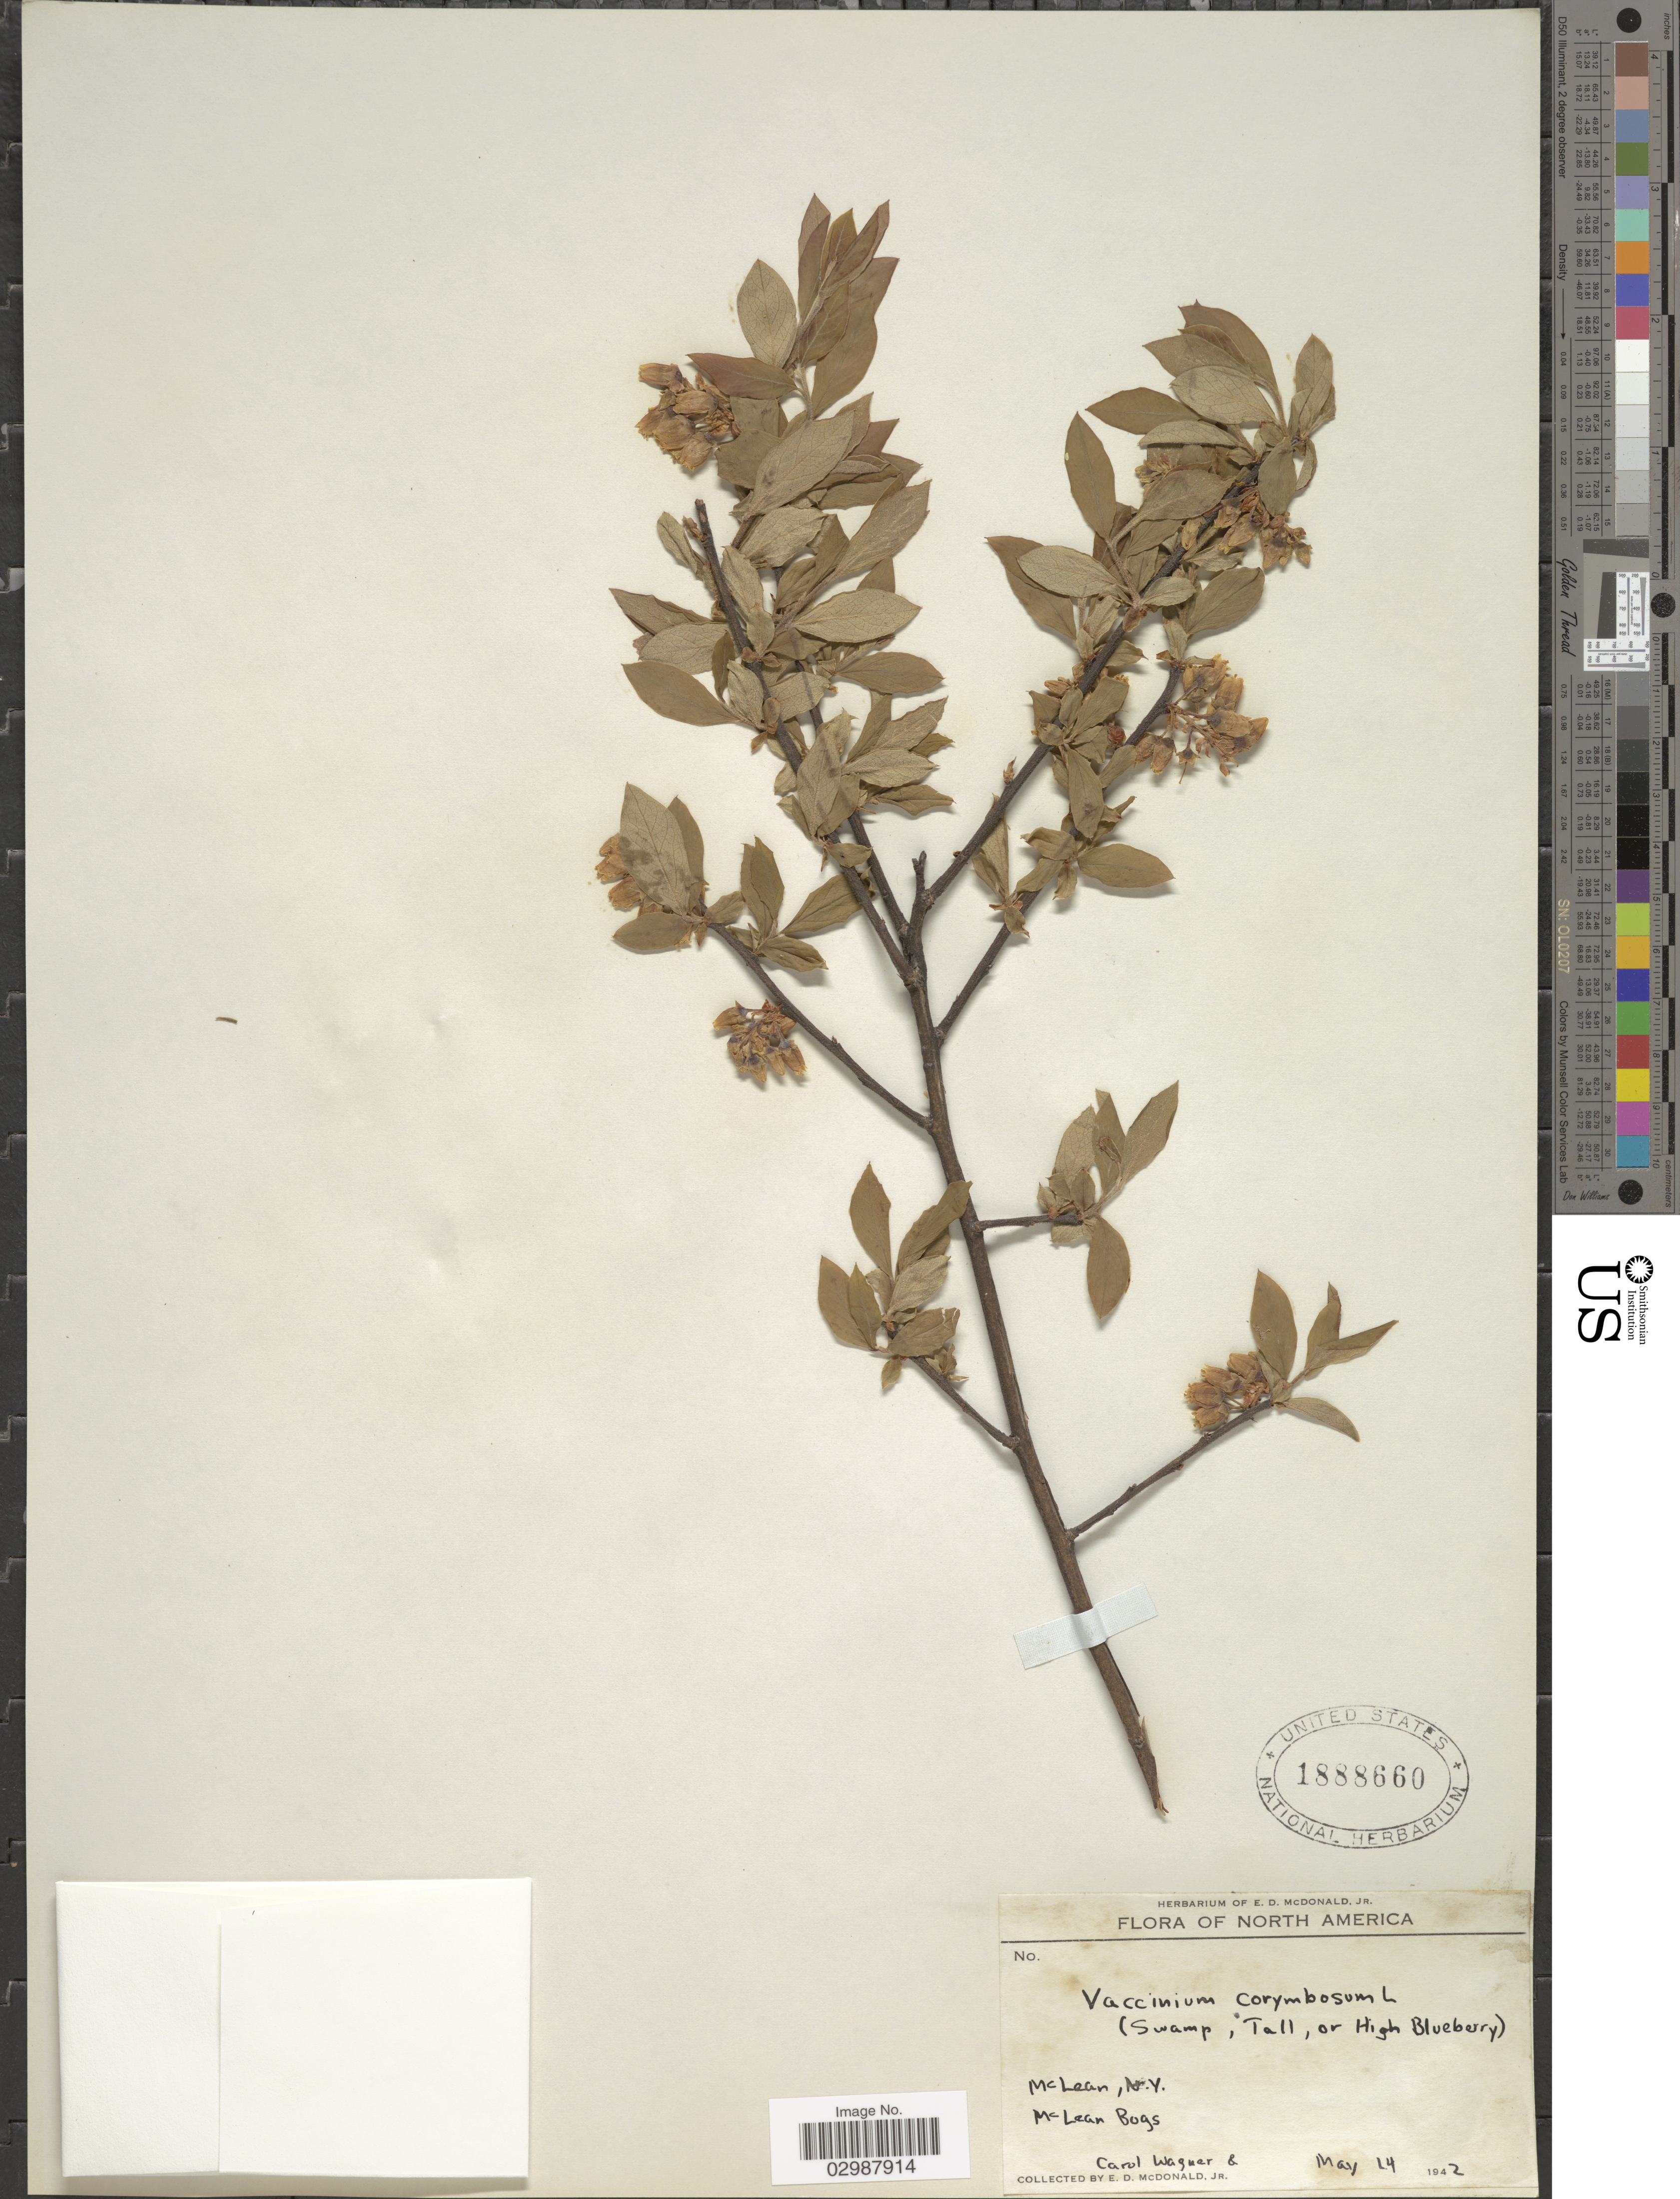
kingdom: Plantae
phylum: Tracheophyta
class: Magnoliopsida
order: Ericales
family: Ericaceae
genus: Vaccinium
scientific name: Vaccinium corymbosum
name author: L.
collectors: C. Wagner & E. D. McDonald Jr.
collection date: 1942-05-14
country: United States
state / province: New York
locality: McLean, McLean Bogs.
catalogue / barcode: US 1888660